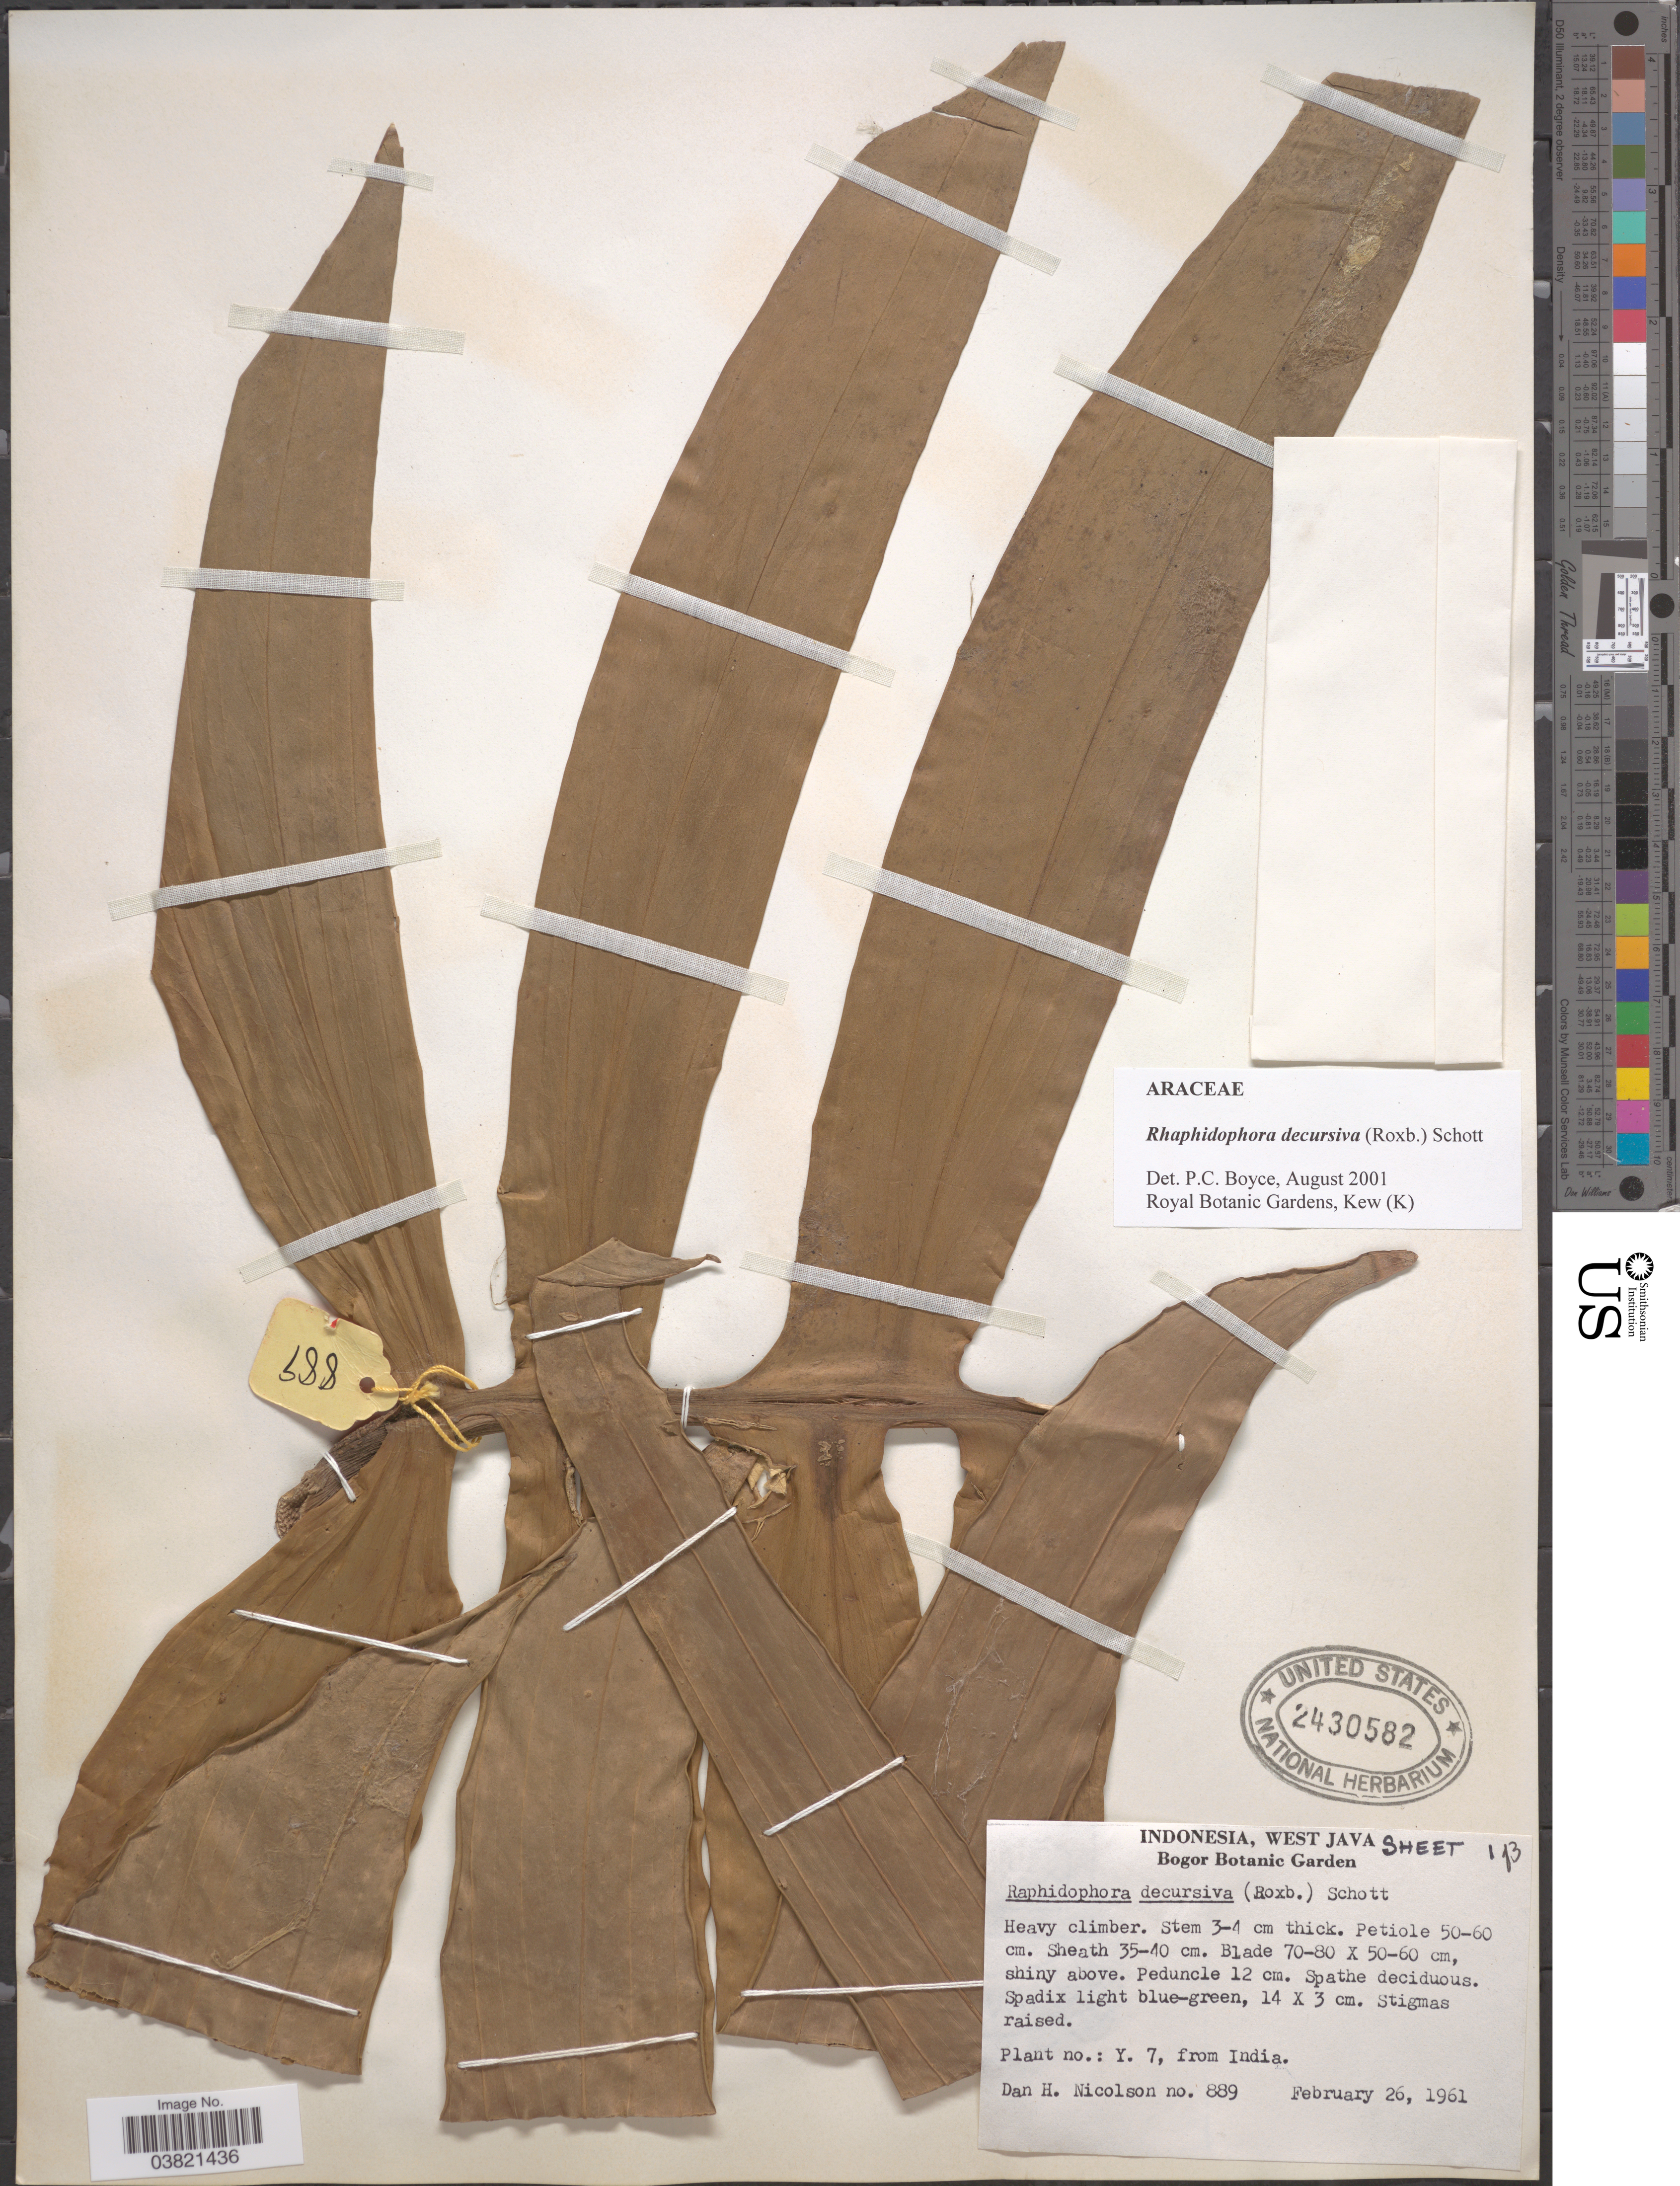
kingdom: Plantae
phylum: Tracheophyta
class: Liliopsida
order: Alismatales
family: Araceae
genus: Rhaphidophora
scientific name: Rhaphidophora decursiva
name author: (Roxb.) Schott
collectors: D. H. Nicolson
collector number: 889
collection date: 1961-02-26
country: Indonesia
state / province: Java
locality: West Java. Bogor Botanic Garden.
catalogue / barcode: US 2430582